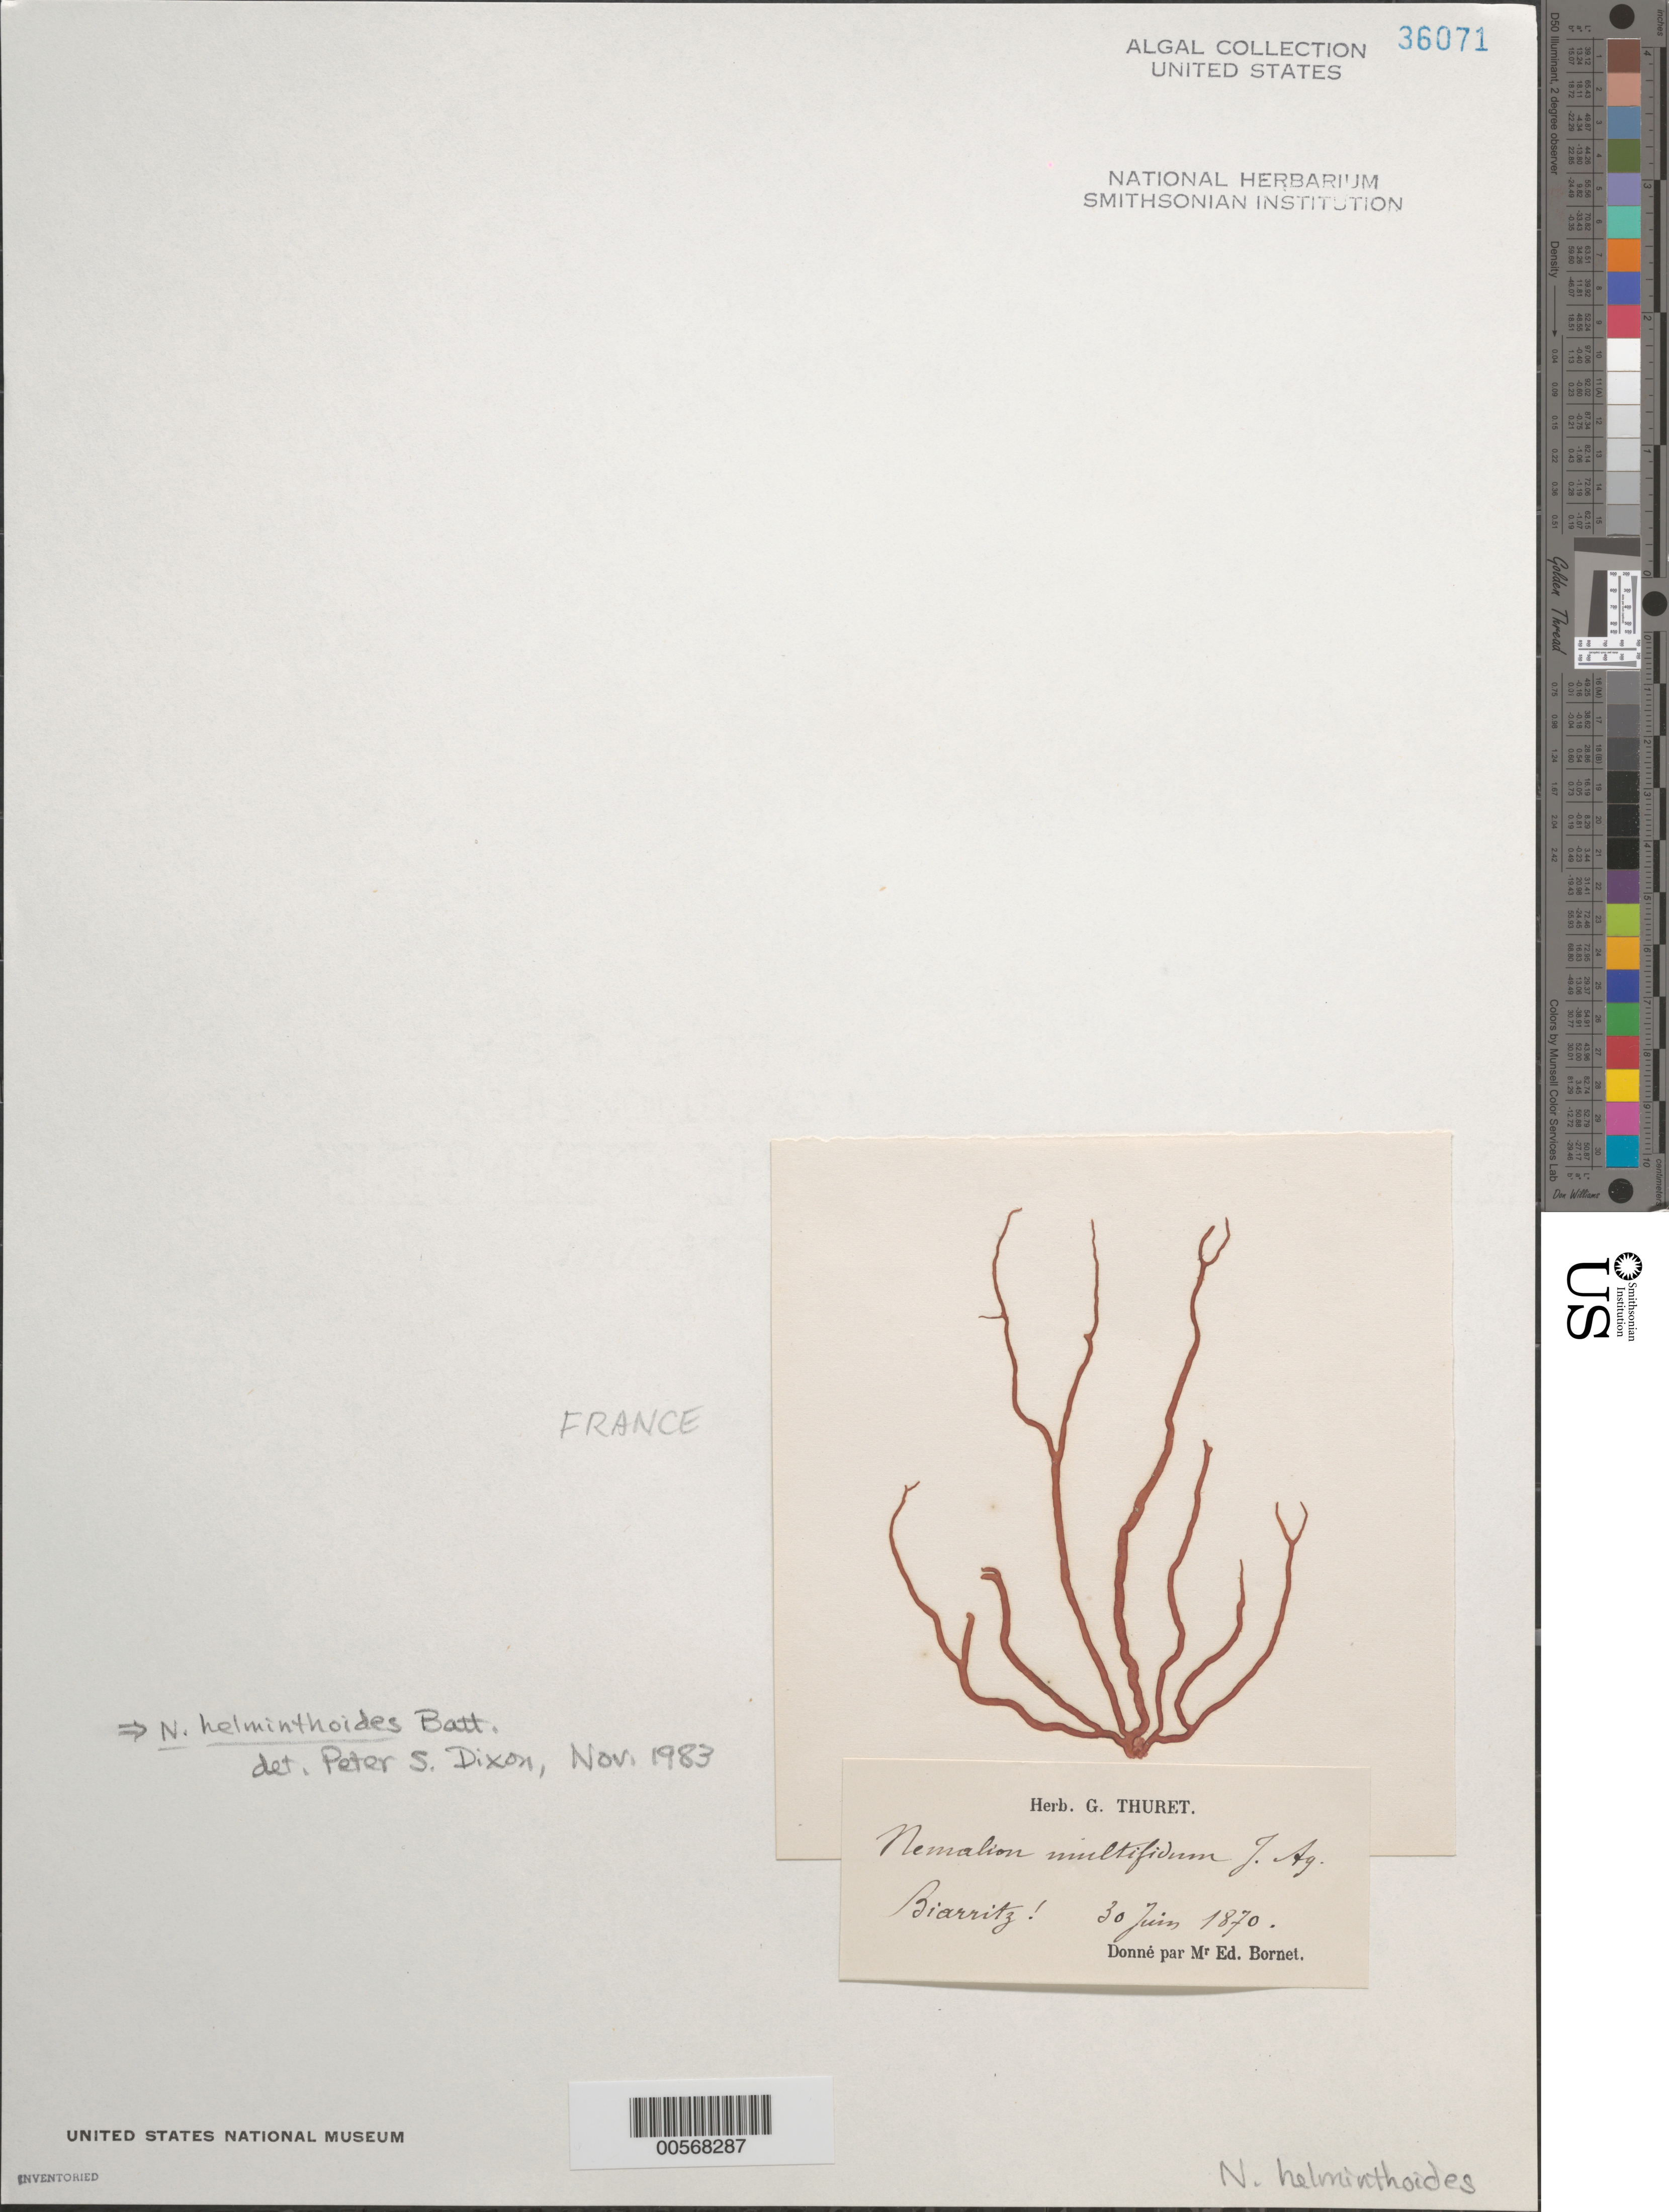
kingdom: Plantae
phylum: Rhodophyta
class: Florideophyceae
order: Nemaliales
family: Nemaliaceae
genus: Nemalion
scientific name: Nemalion multifidum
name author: (Lyngb.) Chauvin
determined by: Algae name updating Project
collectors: Thuret, G. (herbarium)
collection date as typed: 30 Jun 1870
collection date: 1870-06-30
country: France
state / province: Nouvelle-Aquitaine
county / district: Pyrénées-Atlantiques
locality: Biarritz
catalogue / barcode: US 36071